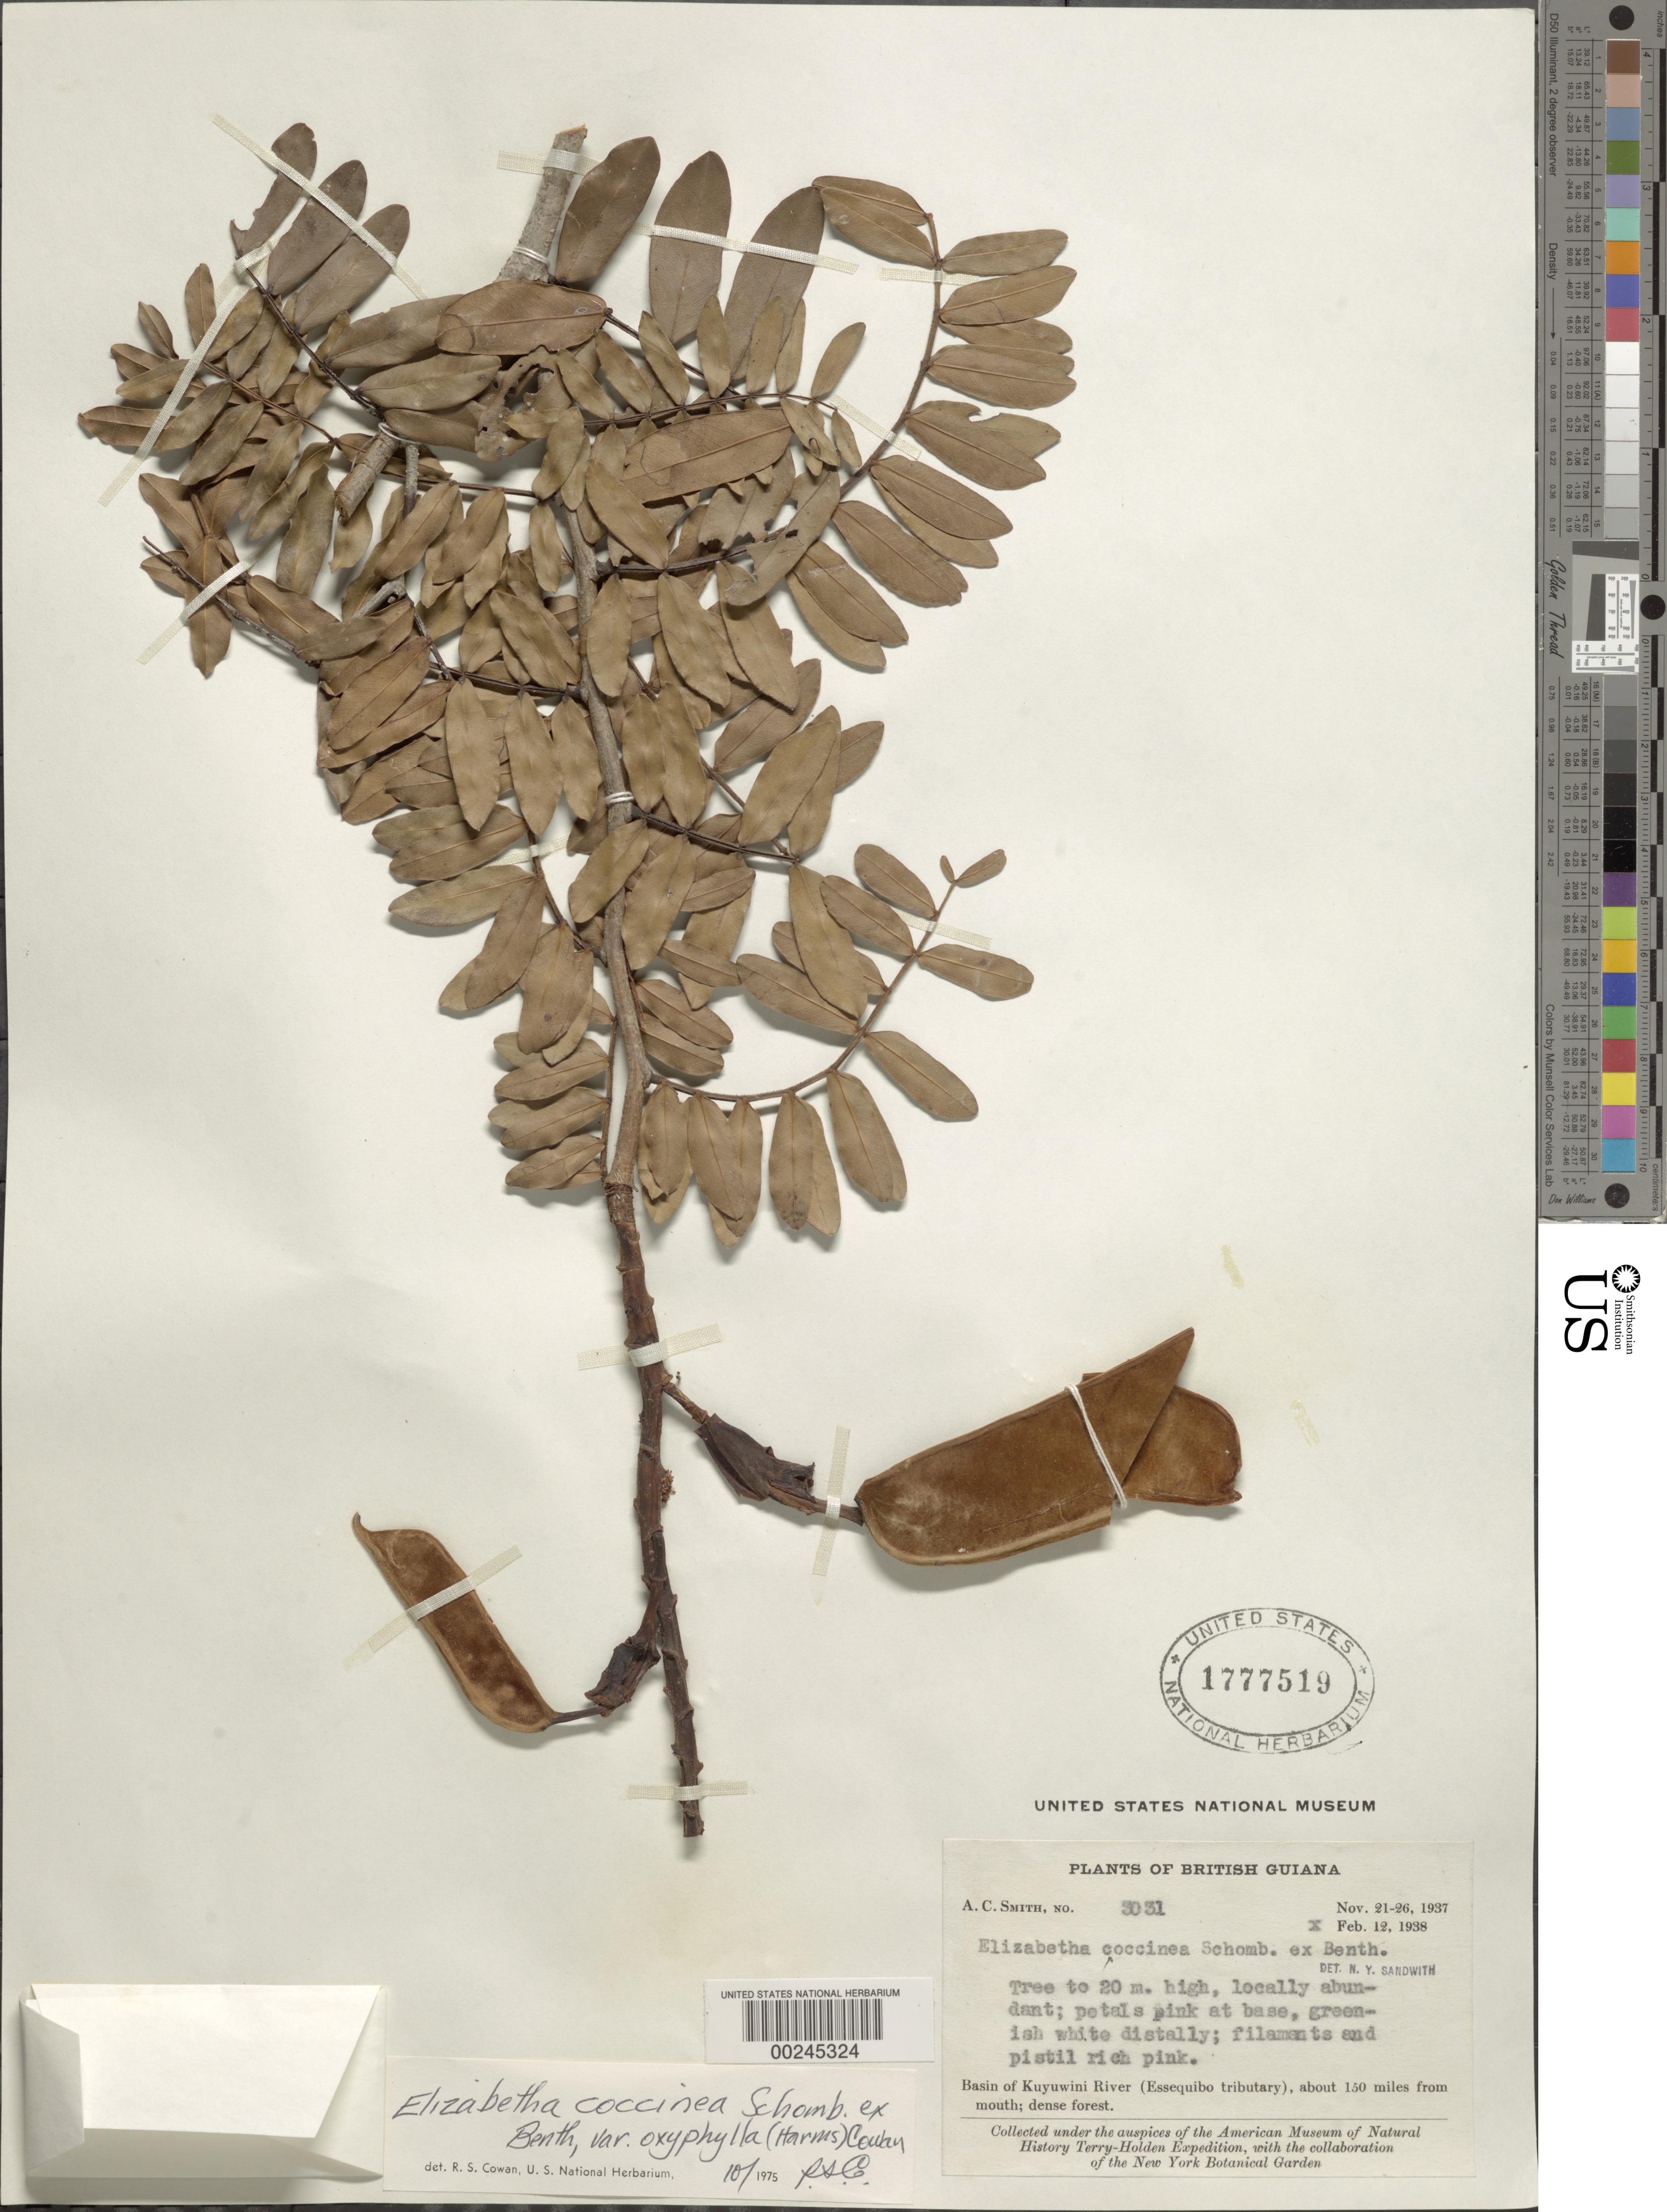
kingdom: Plantae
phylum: Tracheophyta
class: Magnoliopsida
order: Fabales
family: Fabaceae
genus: Elizabetha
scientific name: Elizabetha coccinea var. oxyphylla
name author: (Harms) R.S. Cowan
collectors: A. C. Smith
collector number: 3031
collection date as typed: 12 Feb 1938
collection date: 1938-02-12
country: Guyana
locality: Basin of kuyuwini river (essequibo tributary) about 150 mi from mouth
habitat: Dense forest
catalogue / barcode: US 1777519